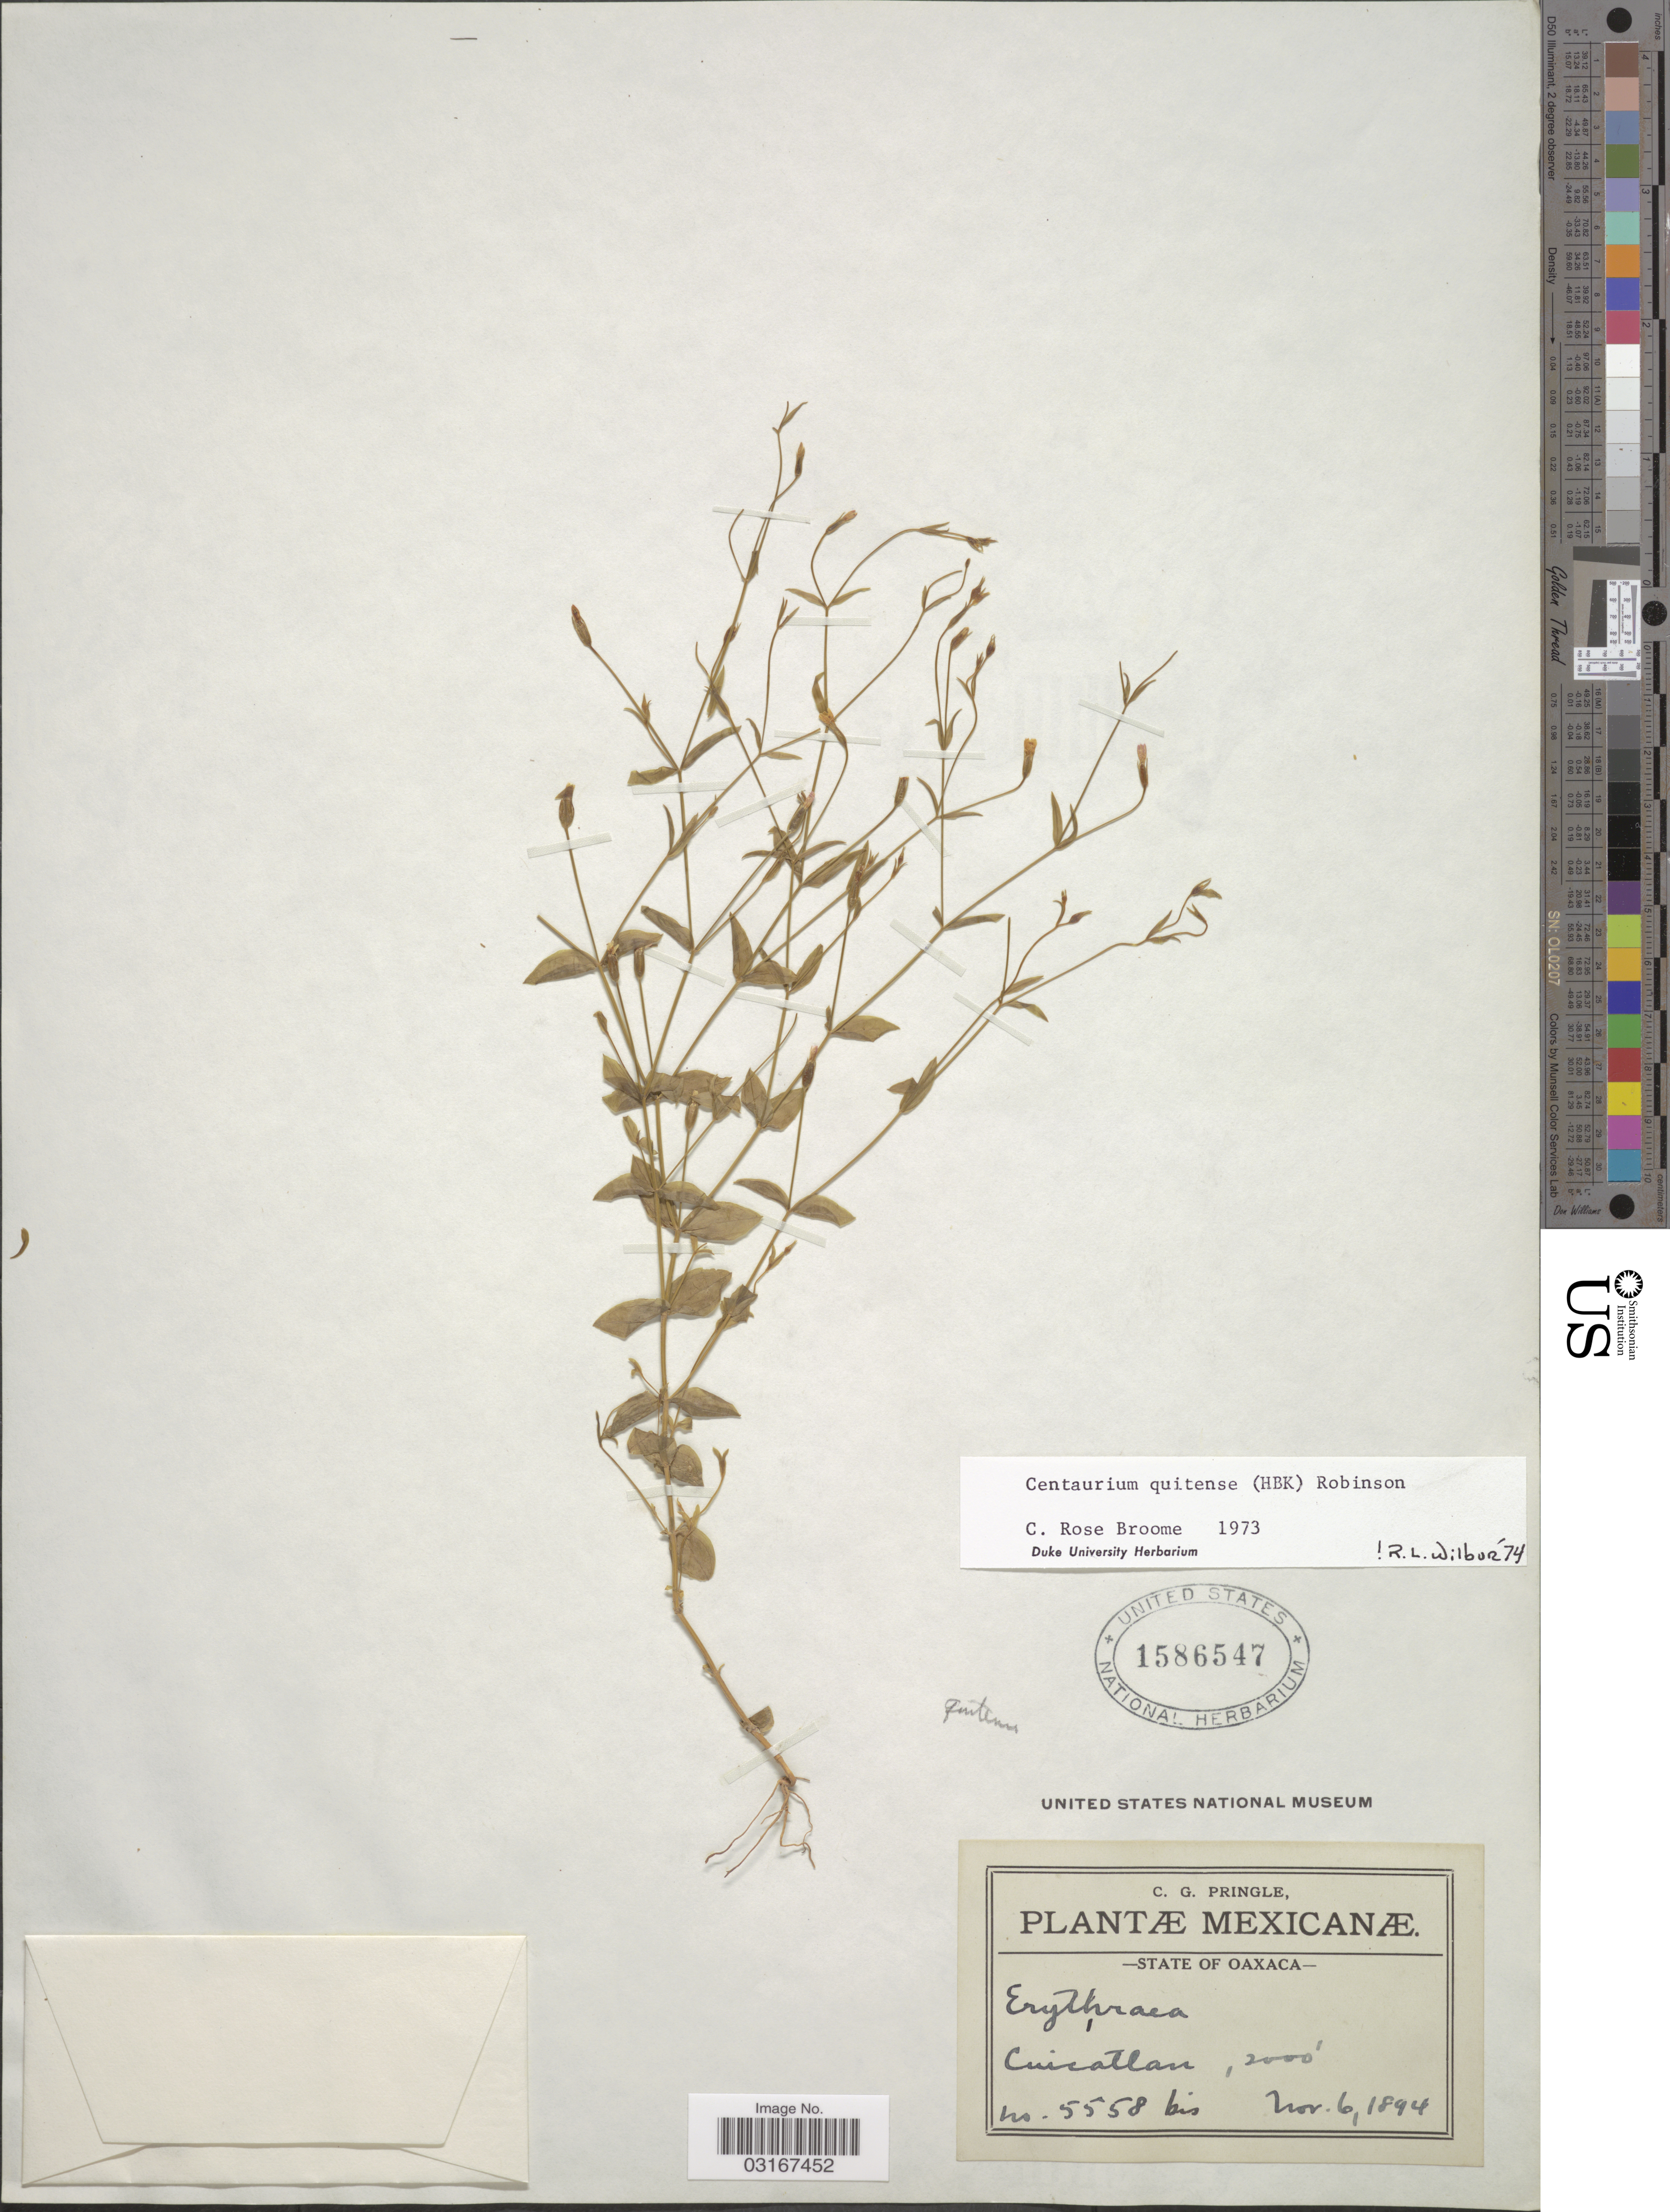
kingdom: Plantae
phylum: Tracheophyta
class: Magnoliopsida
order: Gentianales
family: Gentianaceae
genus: Centaurium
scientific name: Centaurium quitense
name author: (Kunth) B.L. Rob.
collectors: C. G. Pringle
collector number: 5558bis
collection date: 1894-11-06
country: Mexico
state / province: Oaxaca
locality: Cuicatlan.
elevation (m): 610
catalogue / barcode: US 1586547